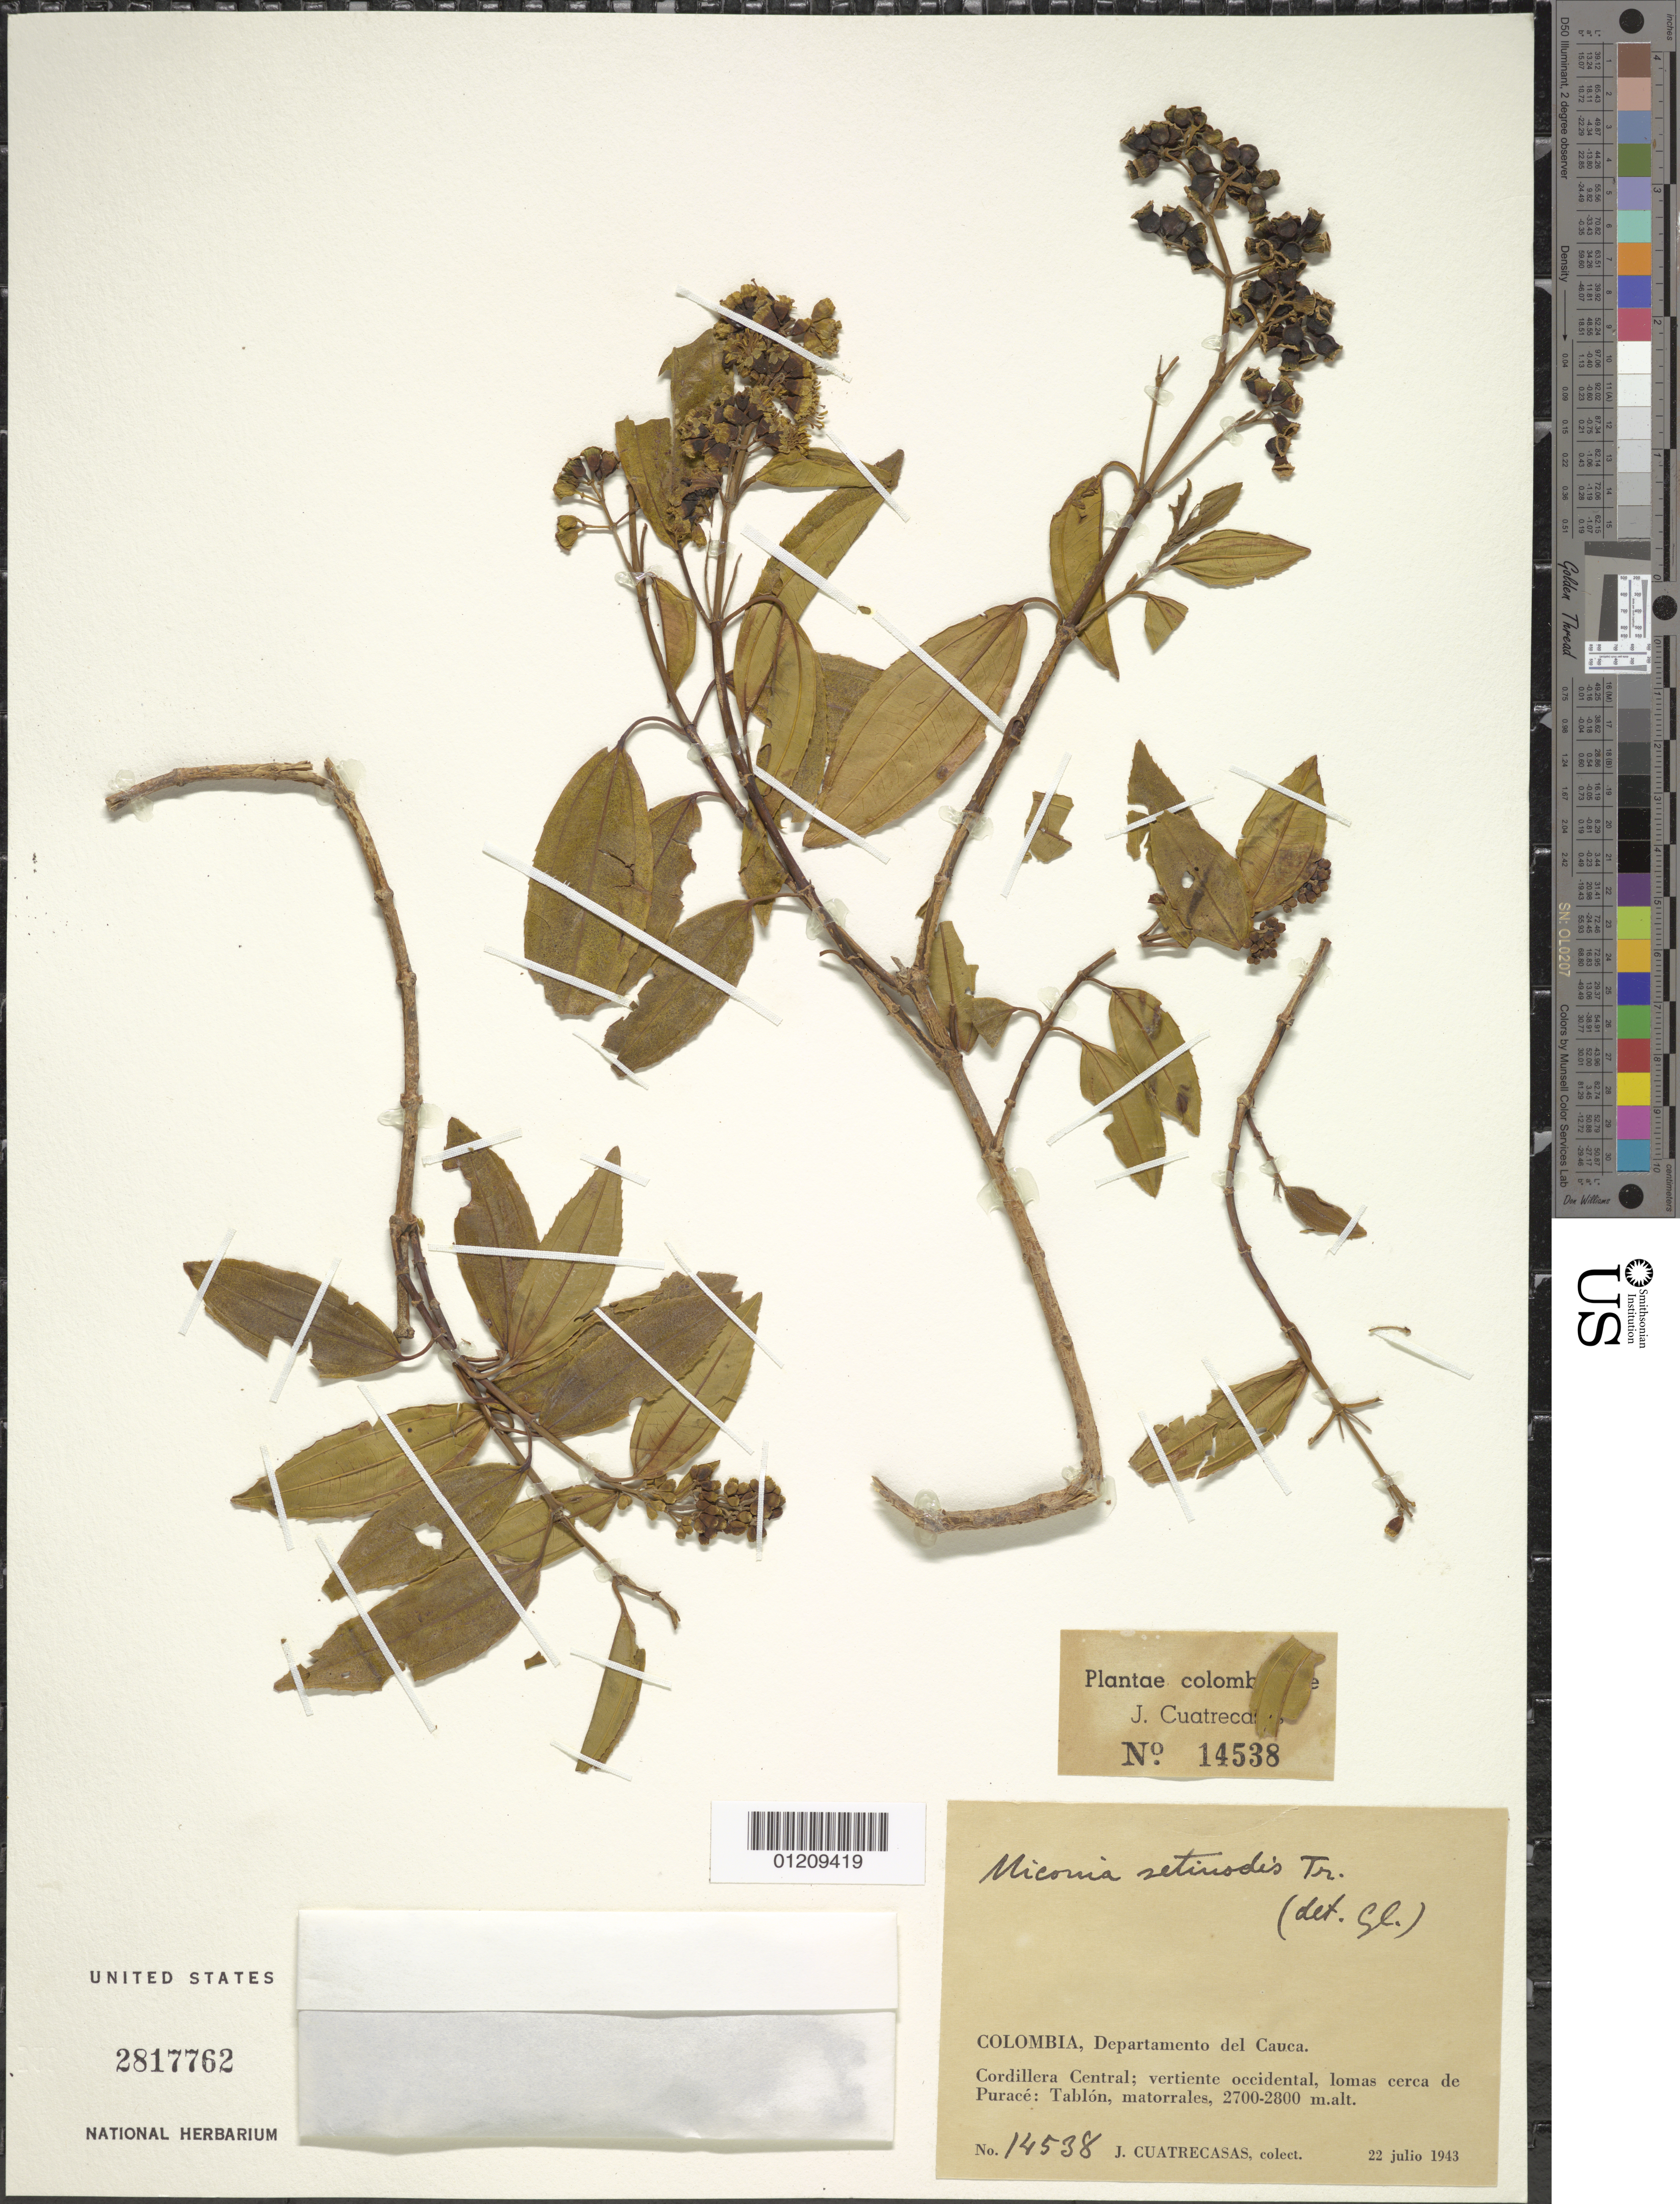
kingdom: Plantae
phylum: Tracheophyta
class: Magnoliopsida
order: Myrtales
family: Melastomataceae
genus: Miconia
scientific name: Miconia crocea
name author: (Desr.) Naudin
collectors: J. Cuatrecasas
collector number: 14538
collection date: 1943-07-22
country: Colombia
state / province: Cauca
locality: Cordillera Central: vertiente occidental, lomas cerca de Puracé: Tablón.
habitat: matorrales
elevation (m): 2700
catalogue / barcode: US 2817762